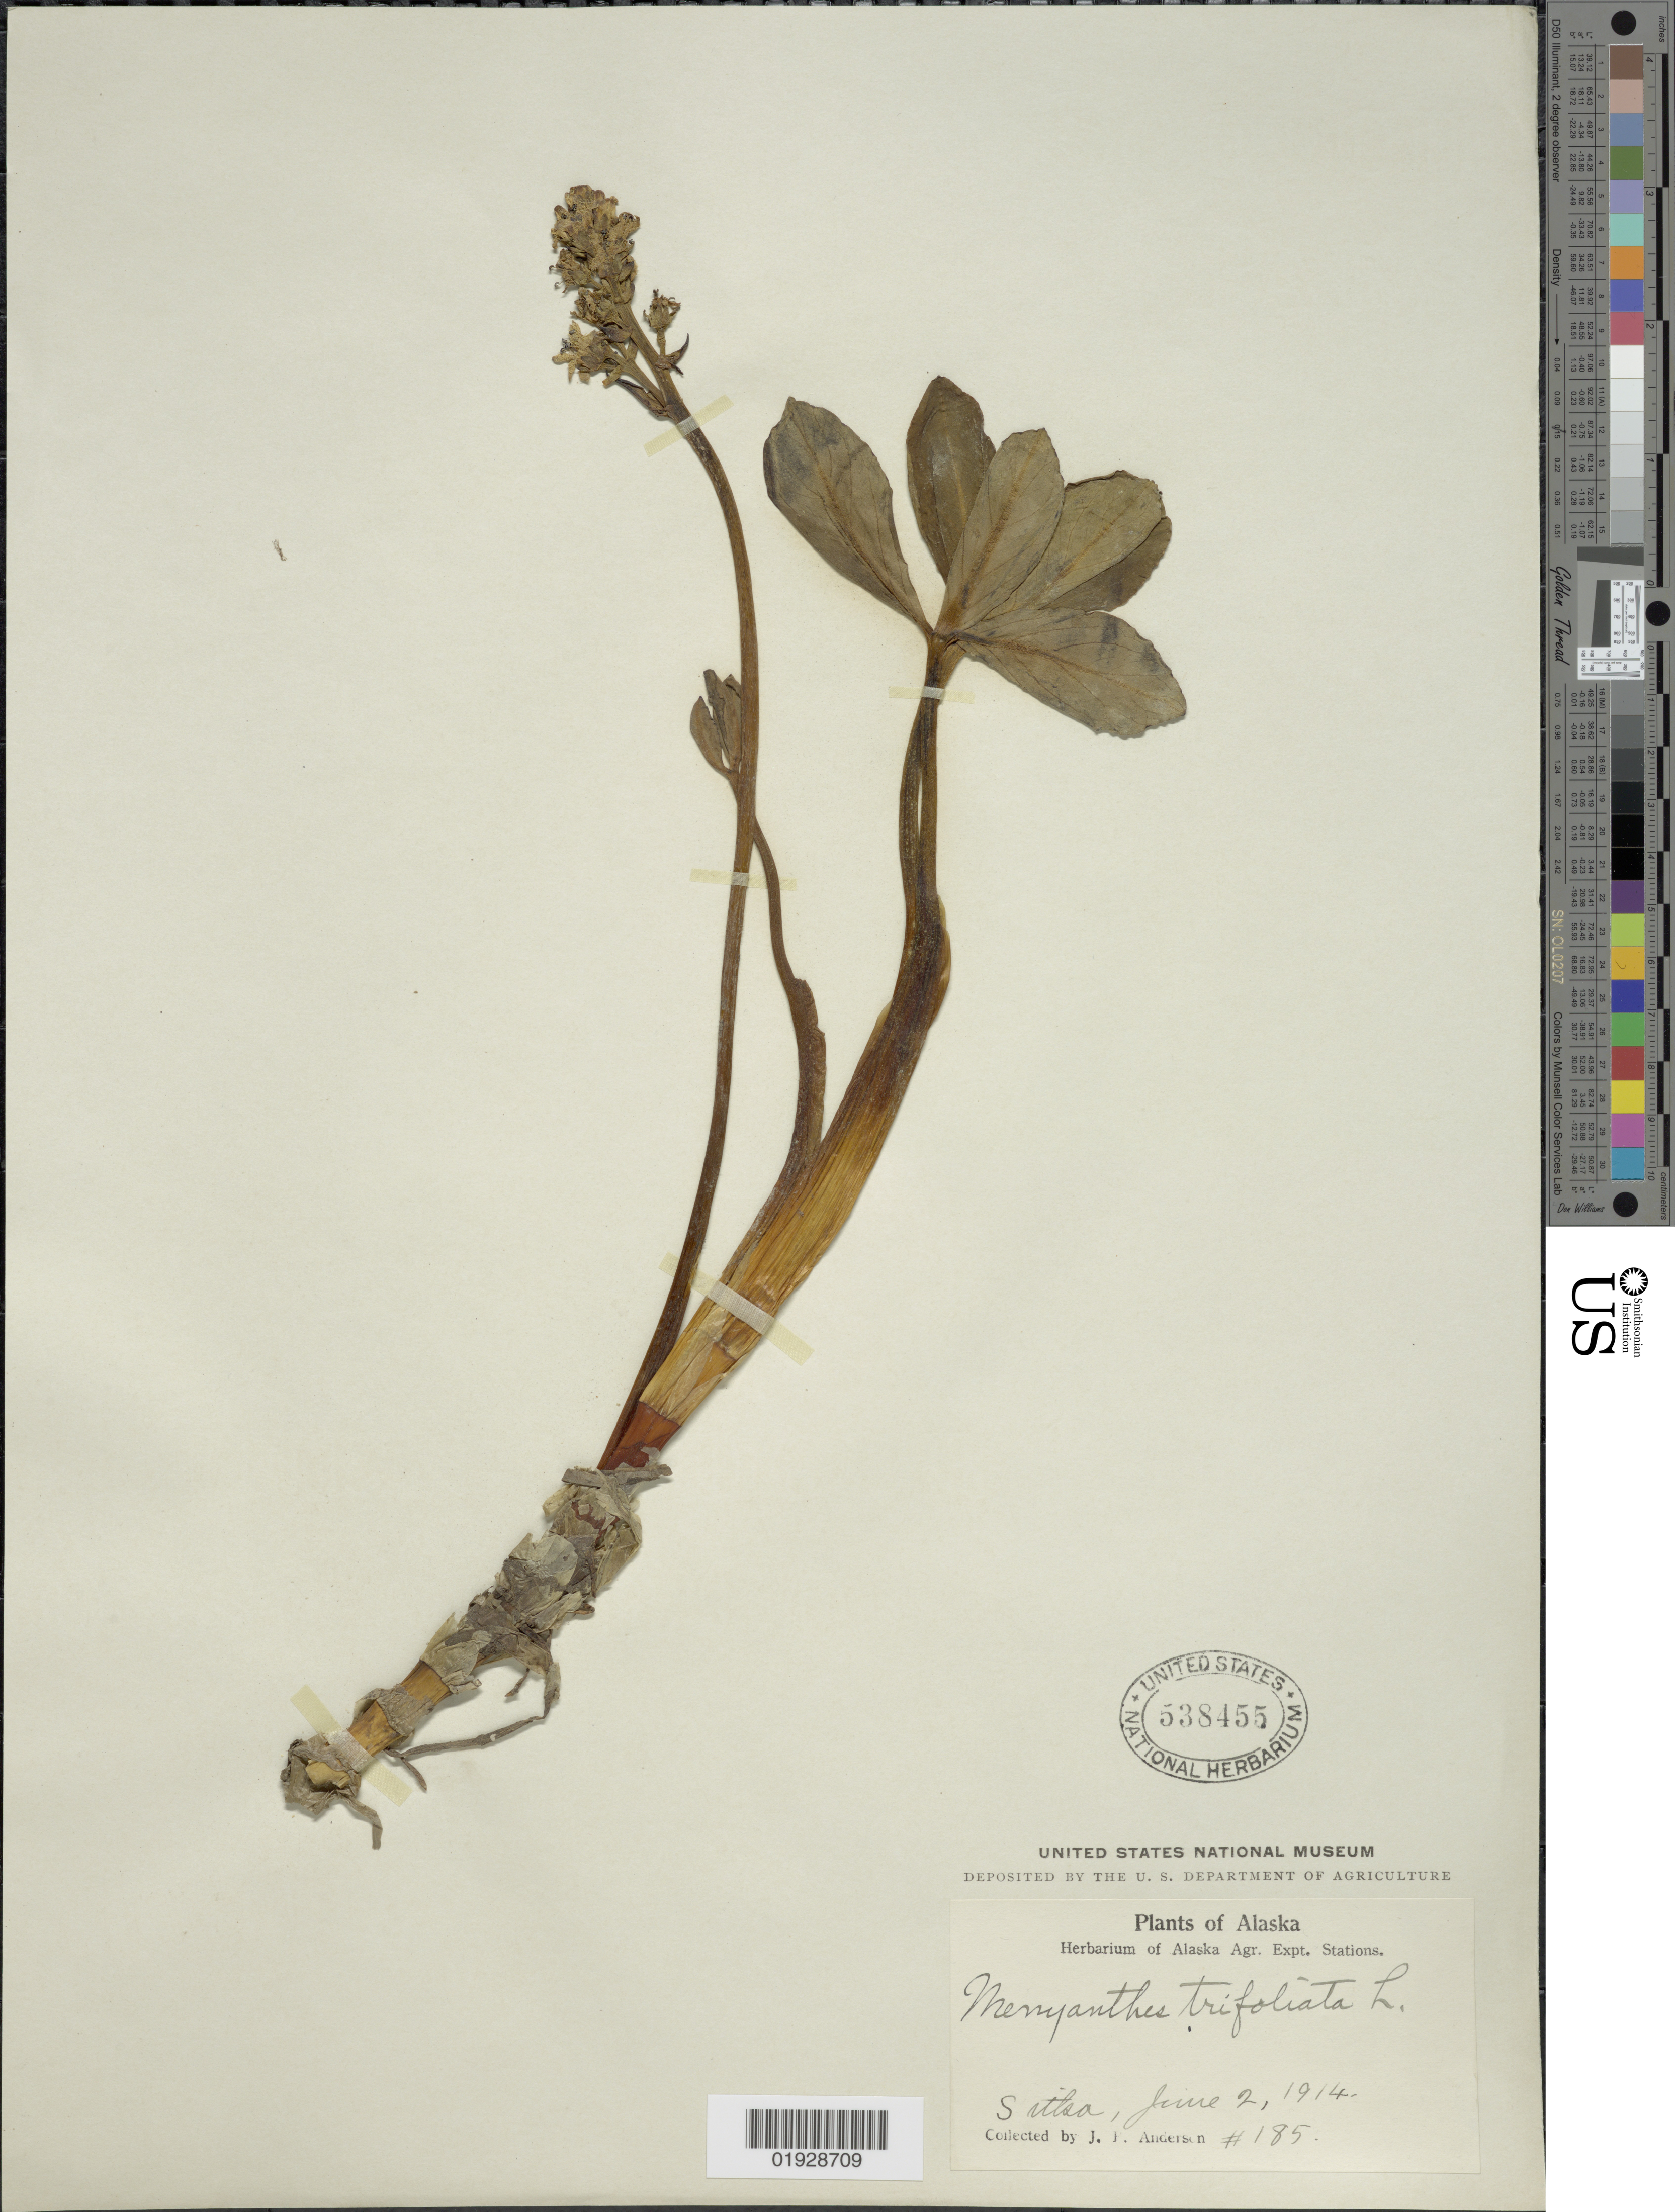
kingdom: Plantae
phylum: Tracheophyta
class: Magnoliopsida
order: Asterales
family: Menyanthaceae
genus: Menyanthes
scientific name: Menyanthes trifoliata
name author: L.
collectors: J. P. Anderson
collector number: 185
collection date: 1914-06-02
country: United States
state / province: Alaska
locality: Sitka.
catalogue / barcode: US 538455